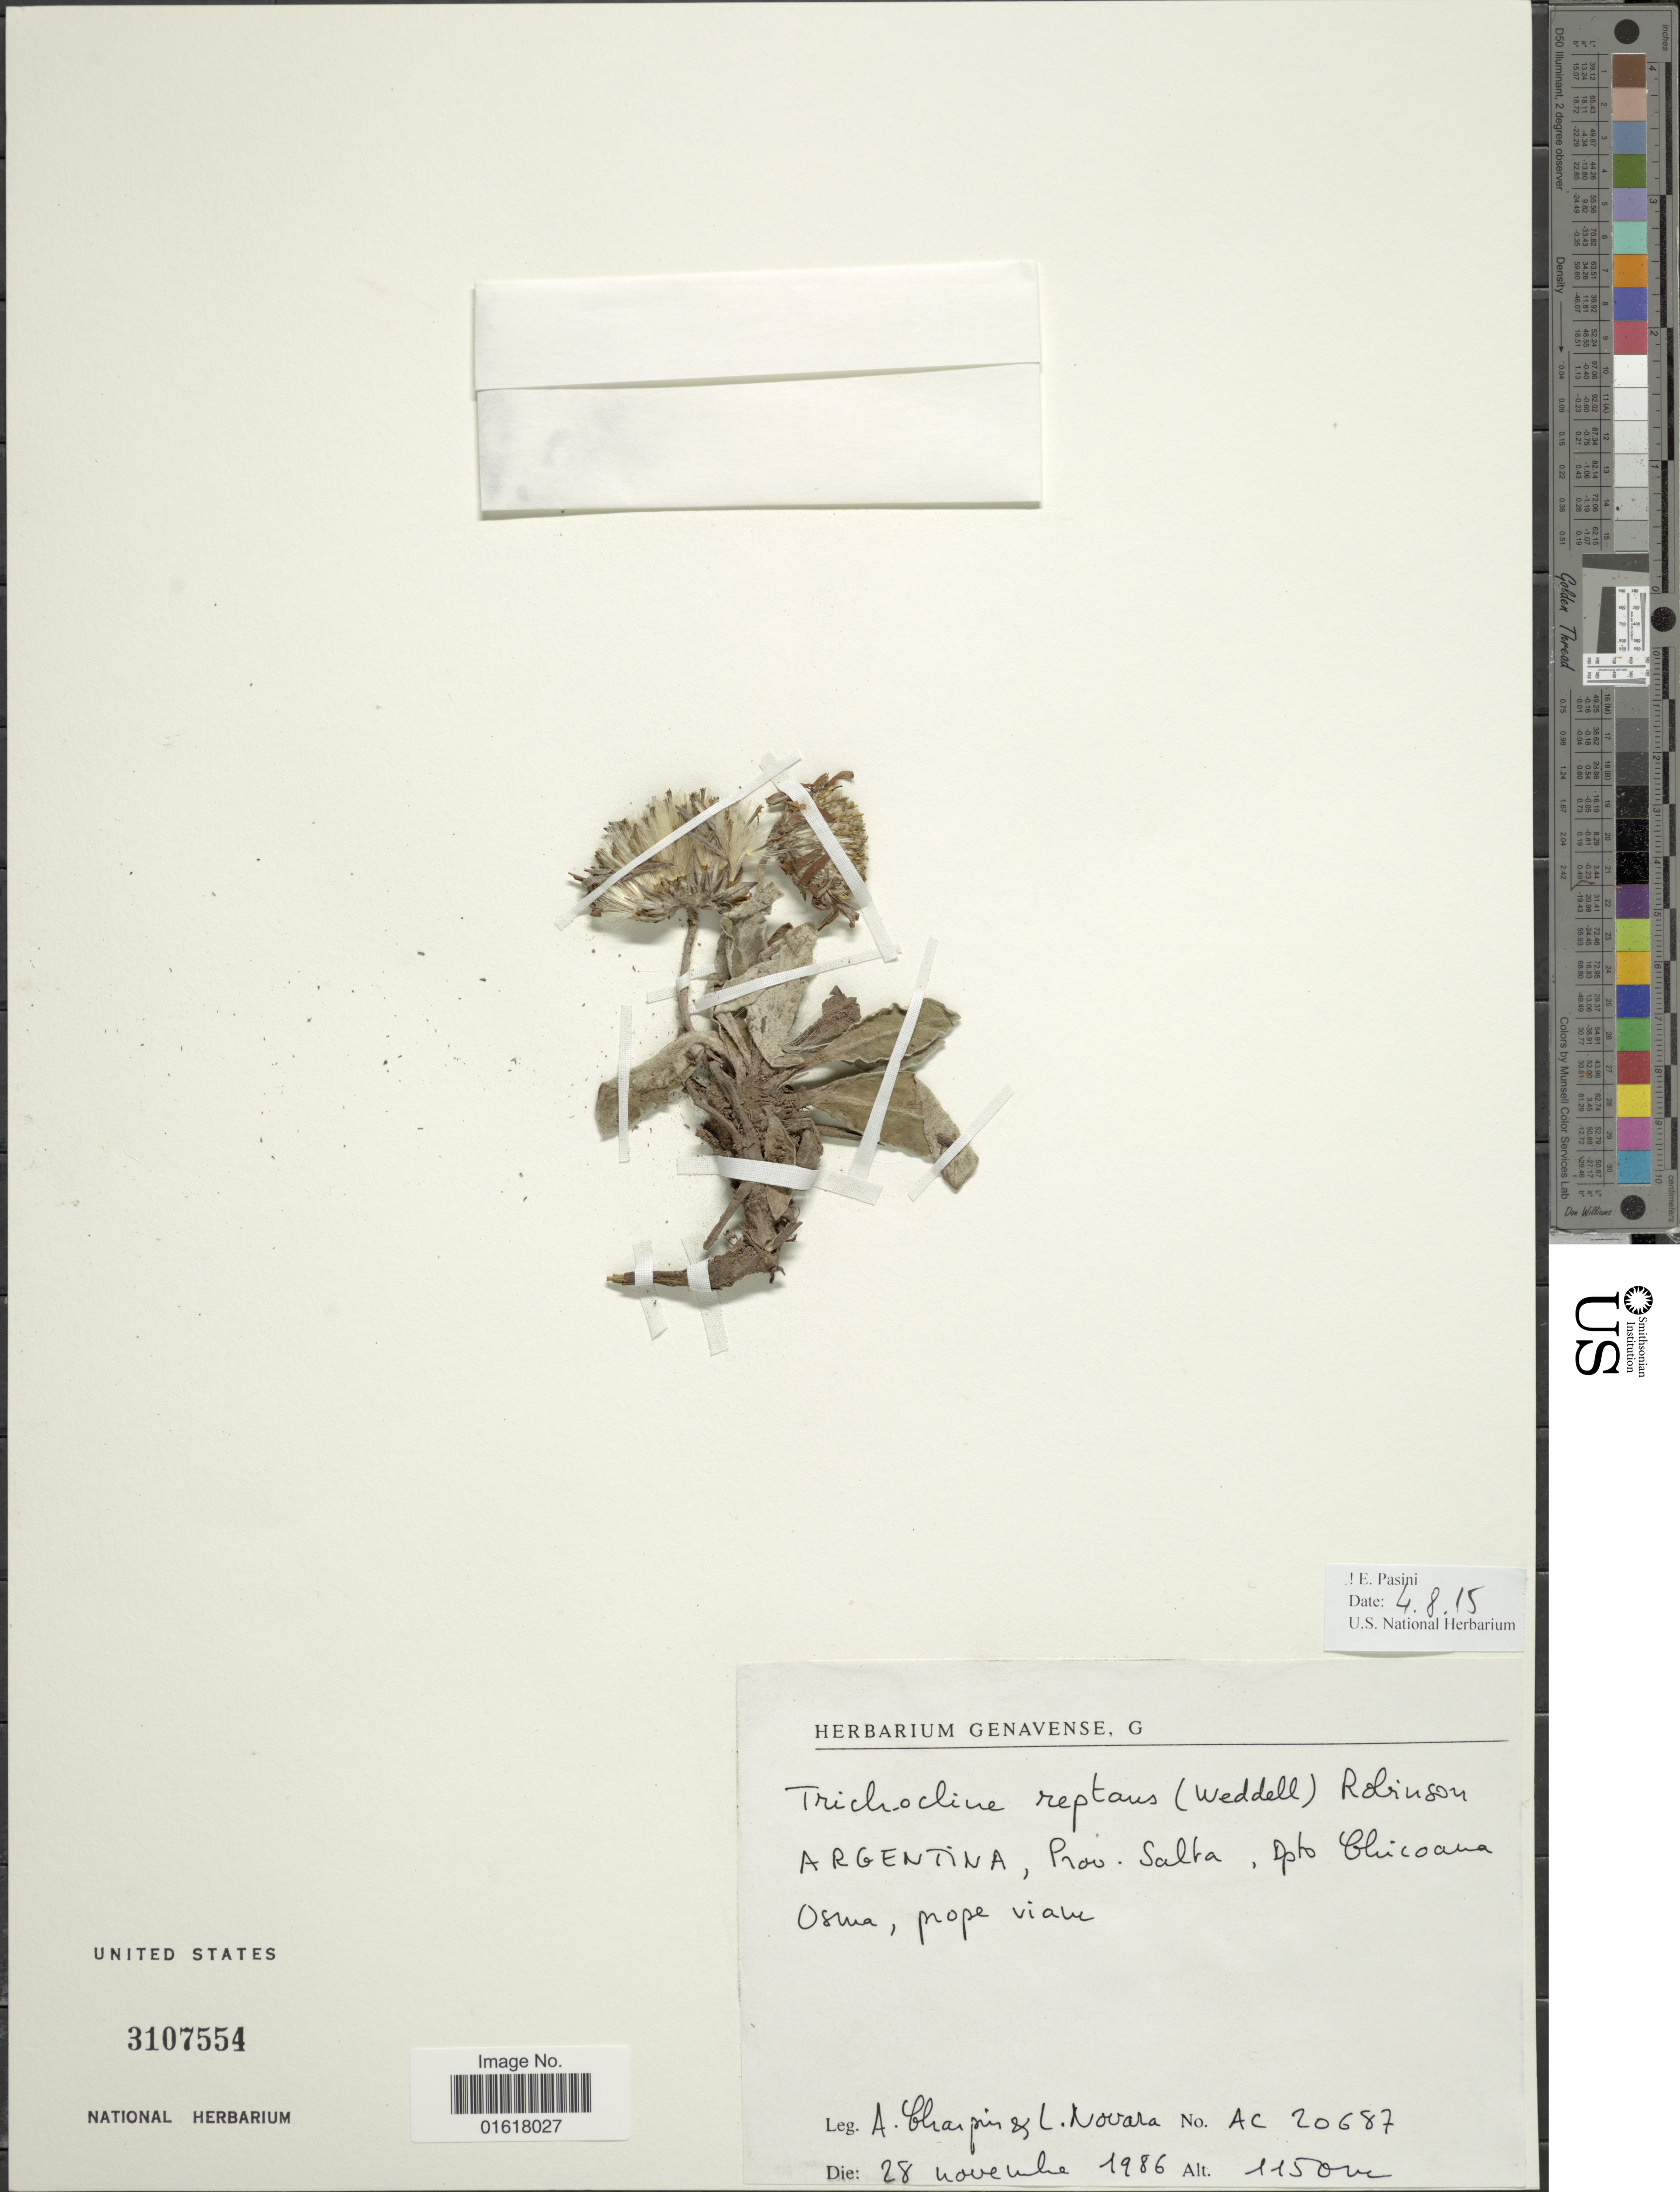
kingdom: Plantae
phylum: Tracheophyta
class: Magnoliopsida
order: Asterales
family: Asteraceae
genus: Trichocline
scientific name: Trichocline reptans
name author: (Wedd.) Hieron.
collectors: A. Charpin & L. Novara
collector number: AC 20687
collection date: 1986-11-28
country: Argentina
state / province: Salta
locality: Dpto. Chicoana Osma, prope viam.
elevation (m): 1150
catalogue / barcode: US 3107554